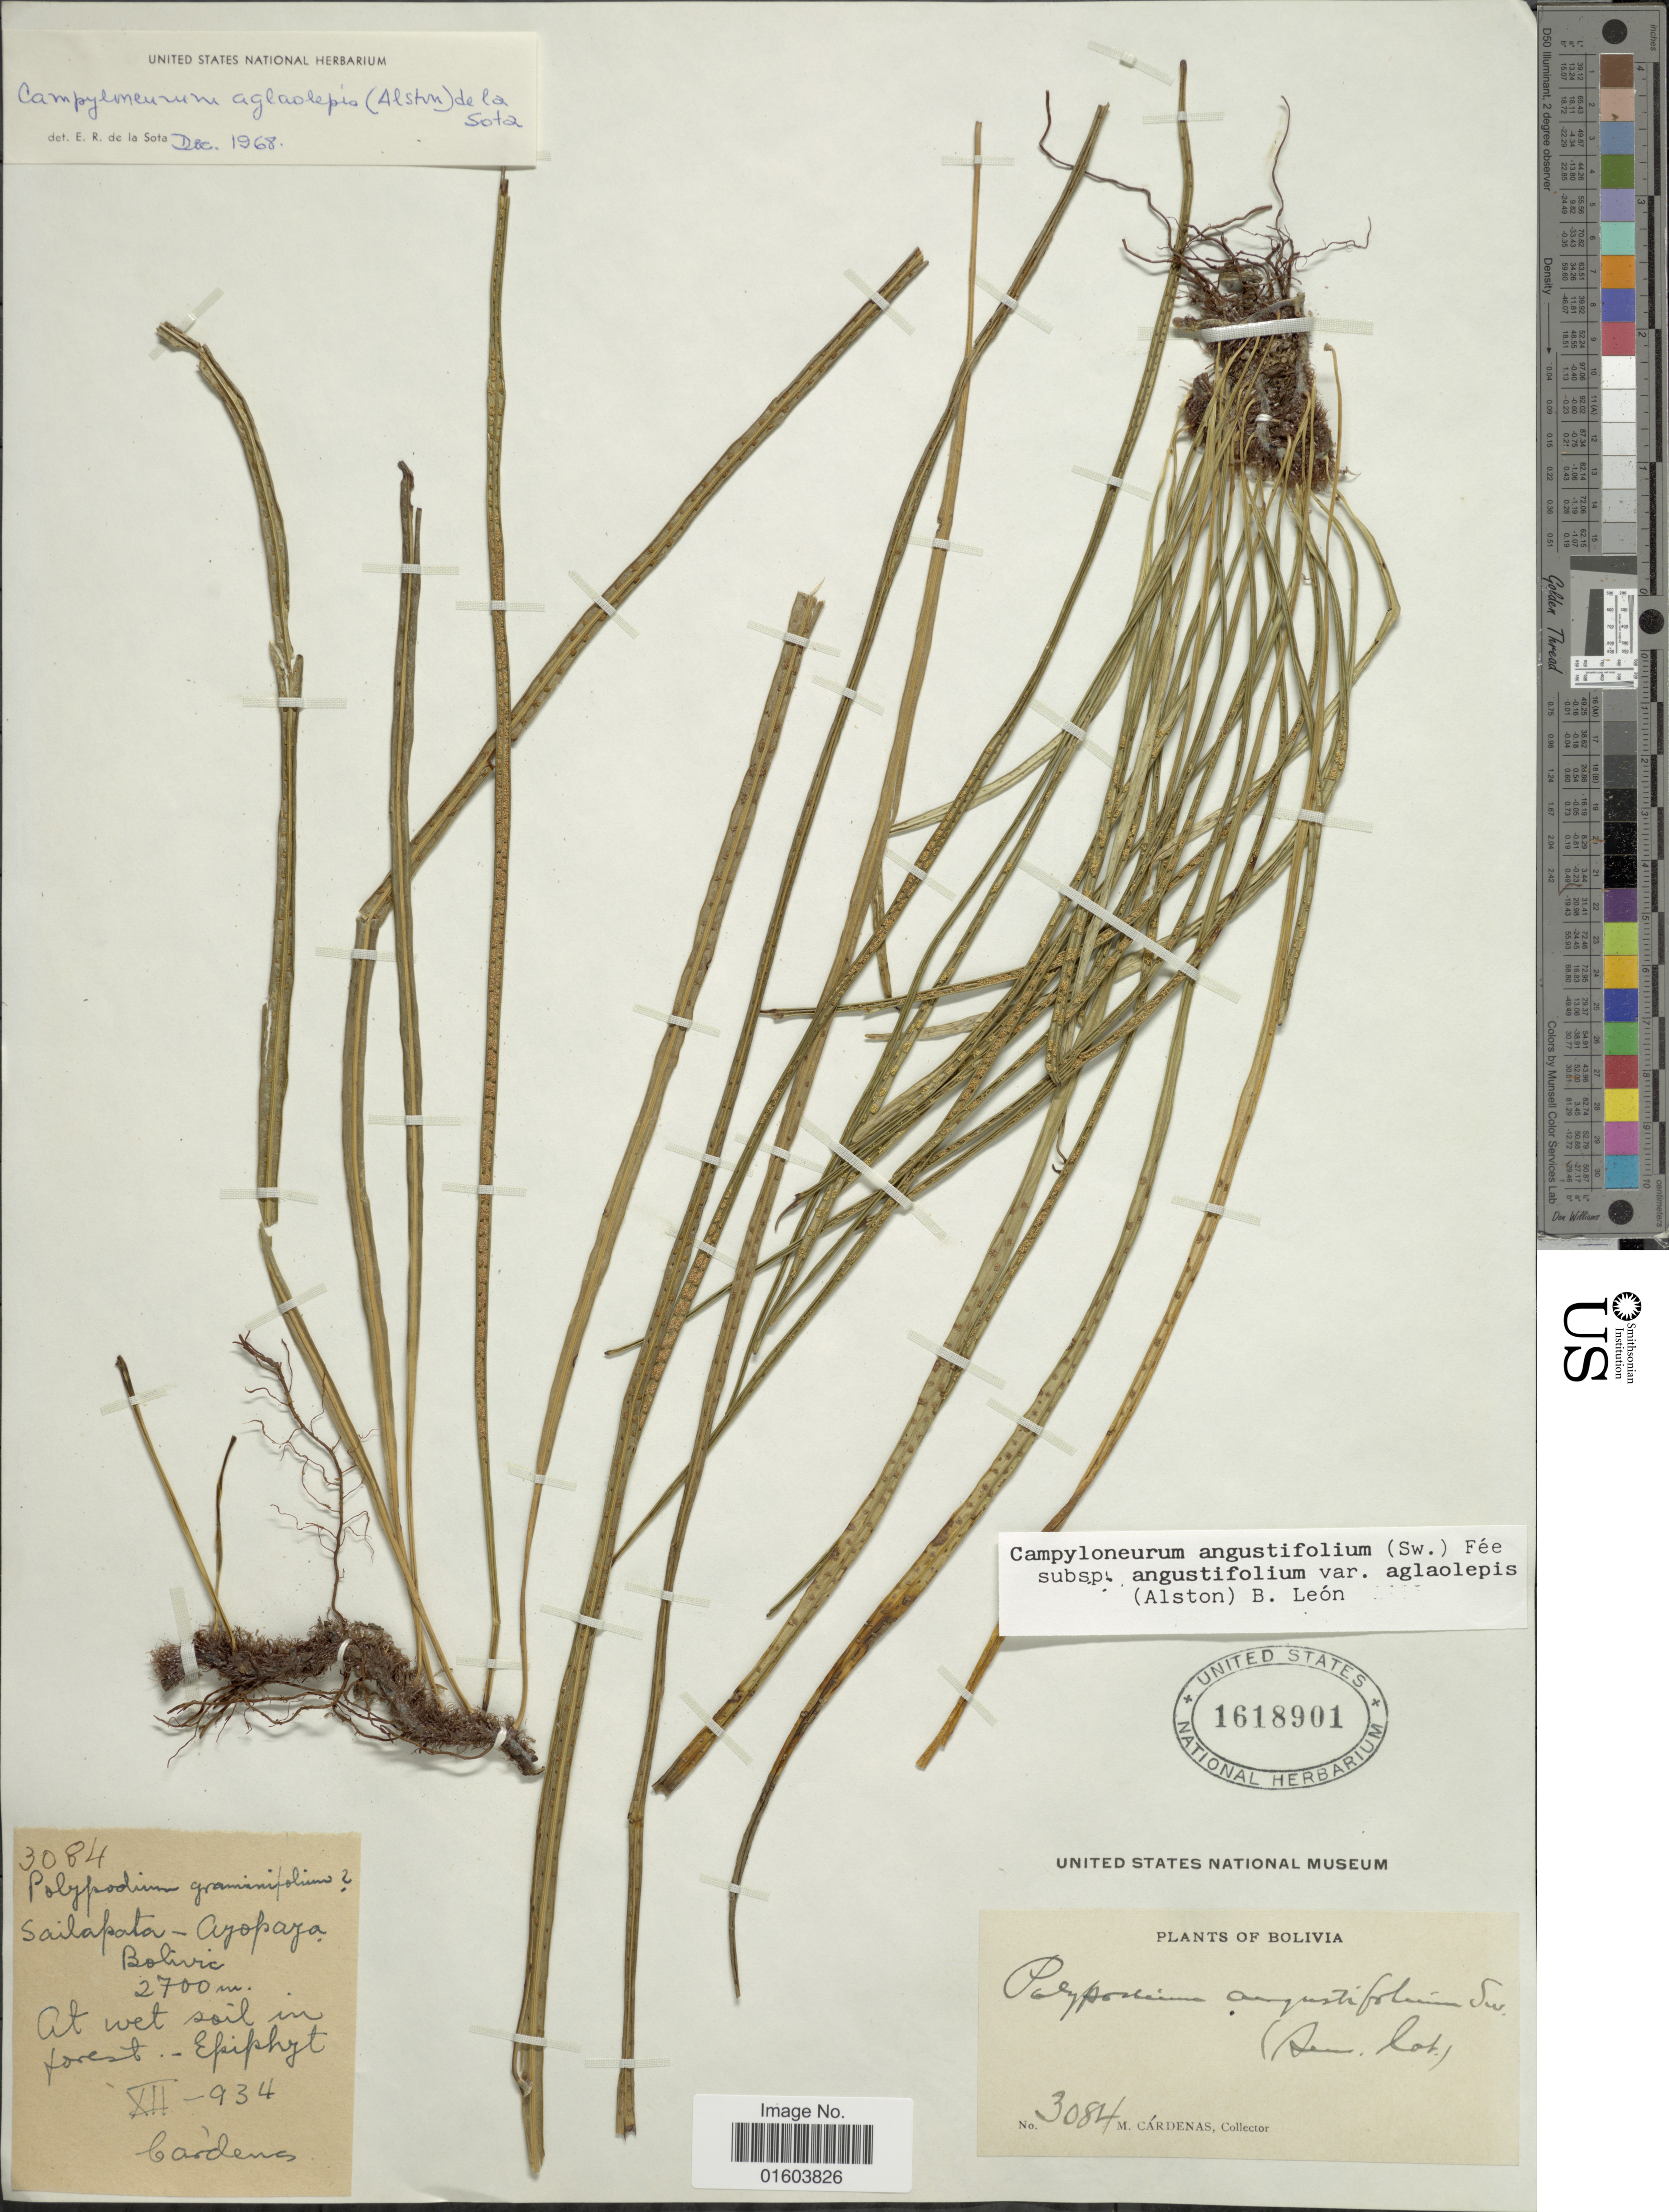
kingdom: Plantae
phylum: Tracheophyta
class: Polypodiopsida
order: Polypodiales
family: Polypodiaceae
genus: Campyloneurum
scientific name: Campyloneurum aglaolepis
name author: (Alston) Sota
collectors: M. Cárdenas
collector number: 3084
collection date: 1934-12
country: Bolivia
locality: Sailapata Ayopaya. At wet soil in forest.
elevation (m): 2700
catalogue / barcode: US 1618901